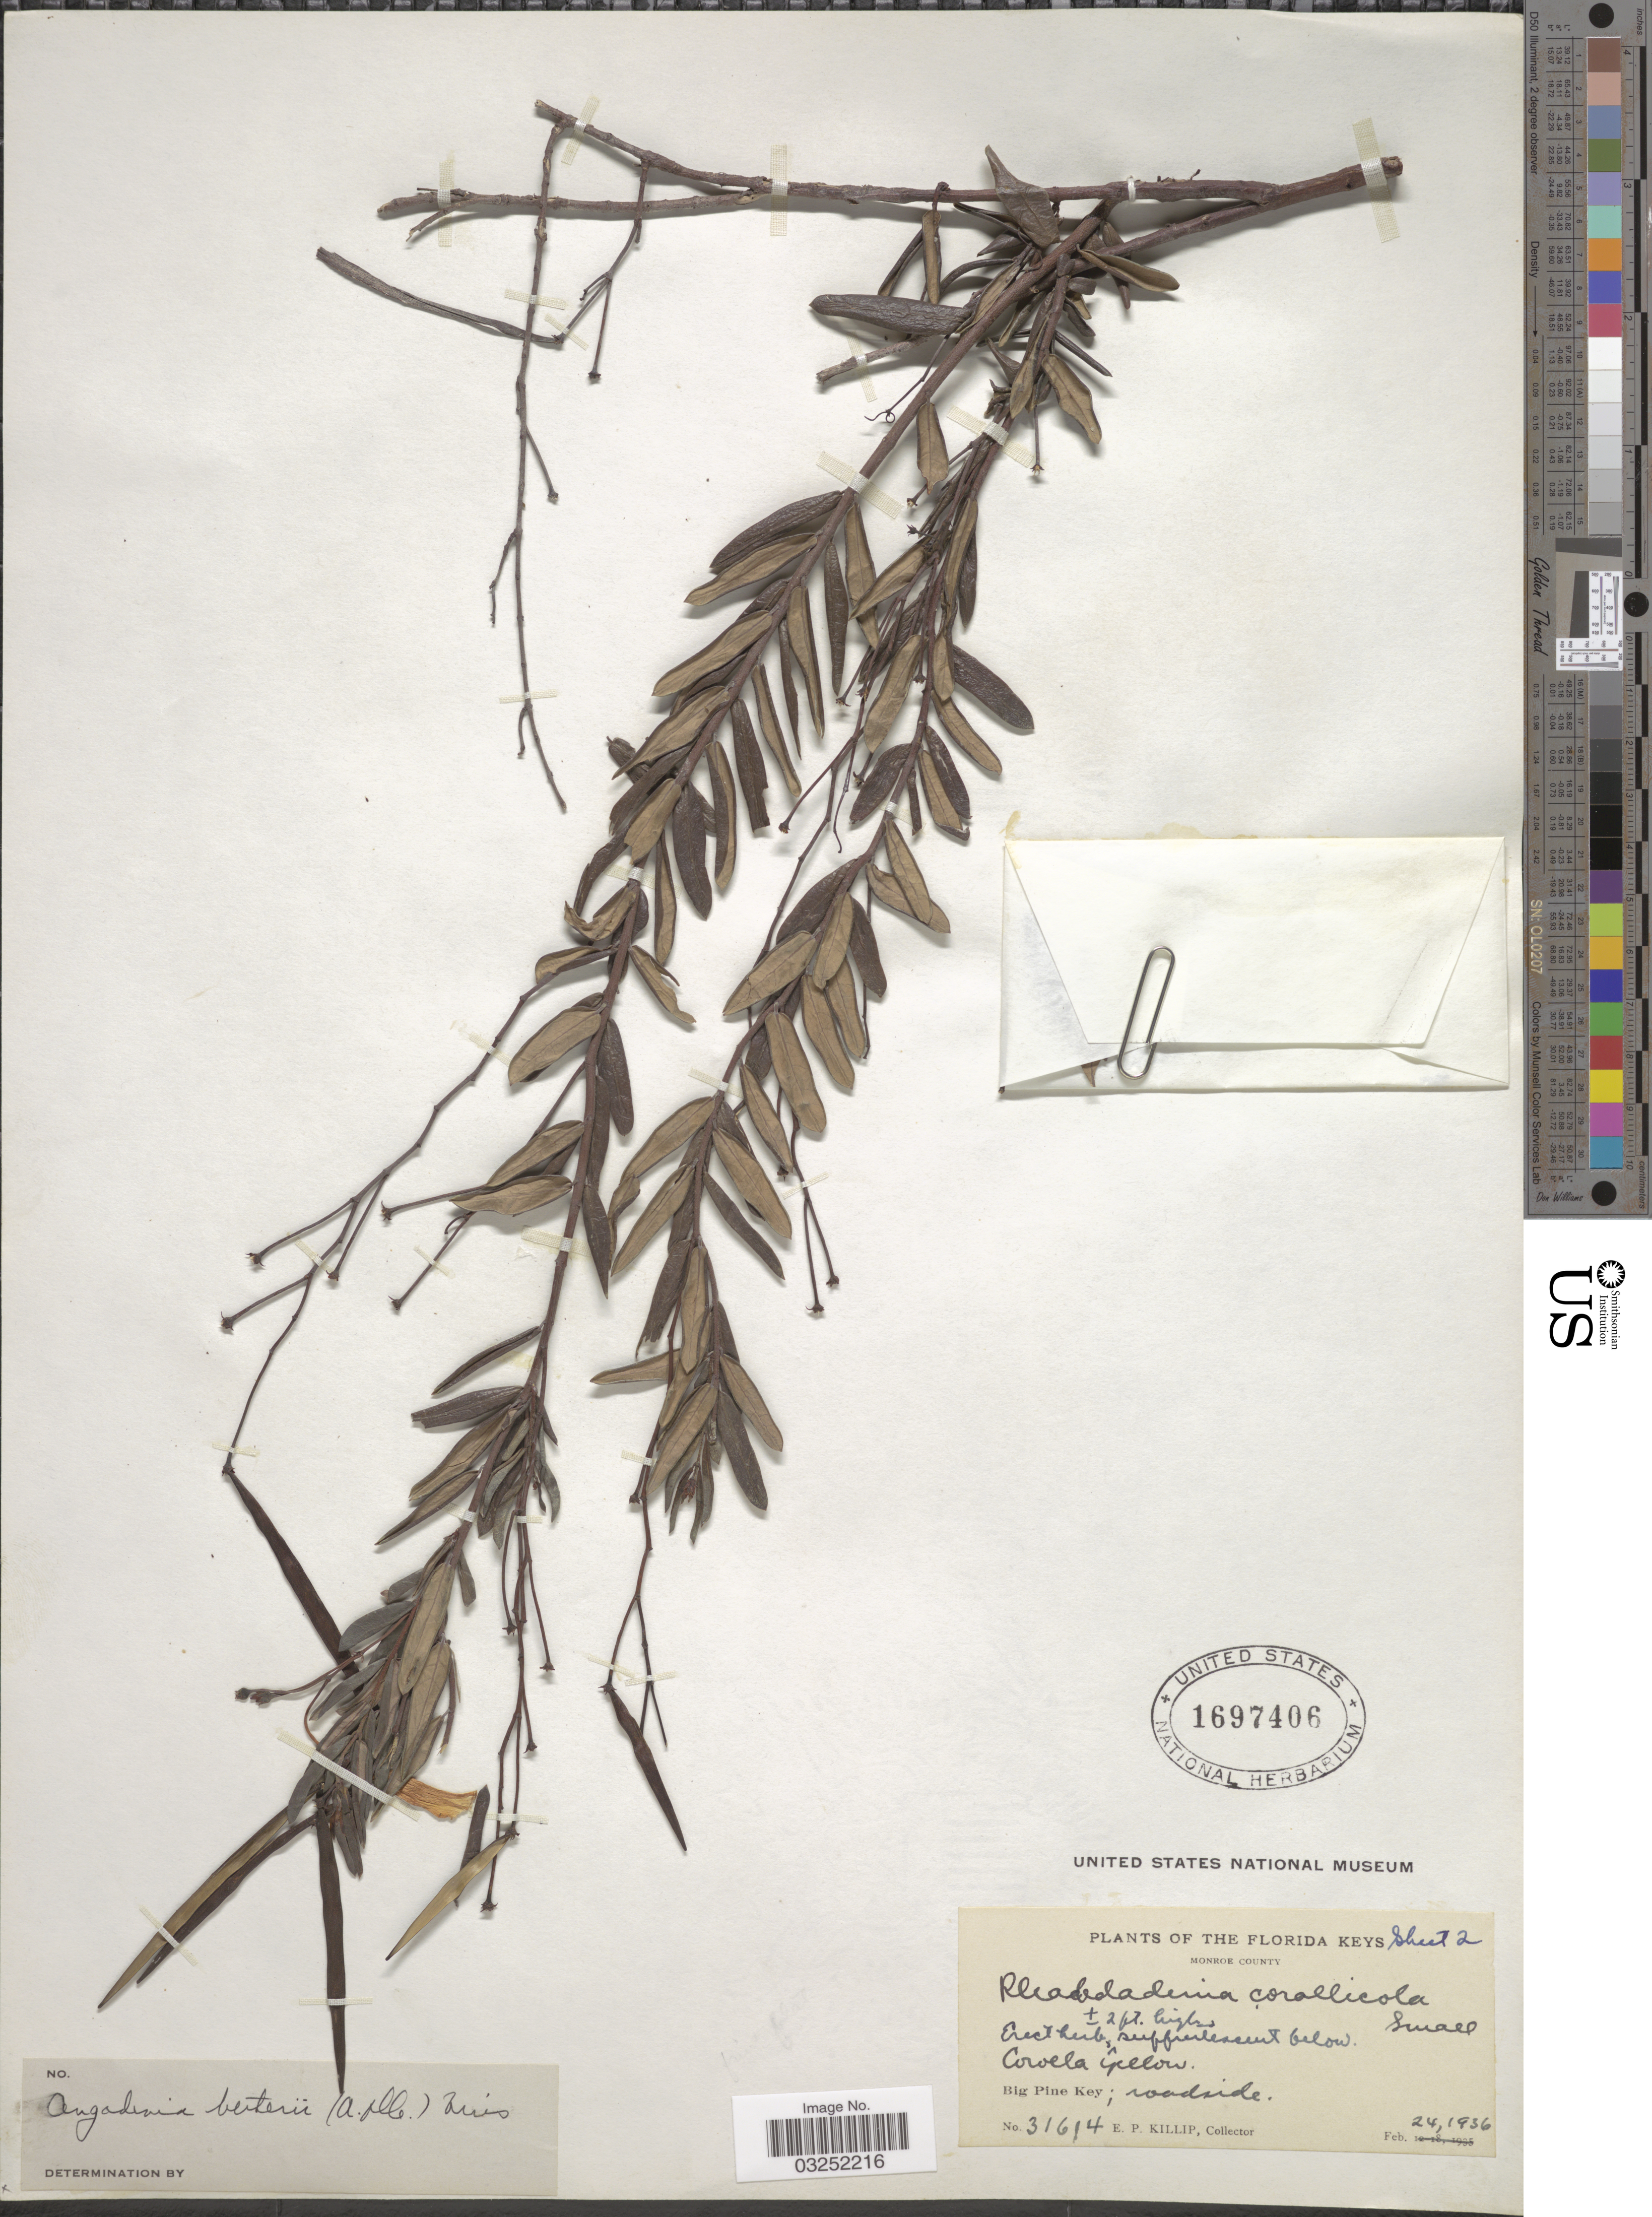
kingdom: Plantae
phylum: Tracheophyta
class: Magnoliopsida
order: Gentianales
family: Apocynaceae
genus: Angadenia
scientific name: Angadenia berteroi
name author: (A. DC.) Miers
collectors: E. P. Killip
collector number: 31614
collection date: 1936-02-24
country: United States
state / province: Florida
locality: The Florida Keys, Monroe County, Big Pine Key.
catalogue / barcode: US 1697406